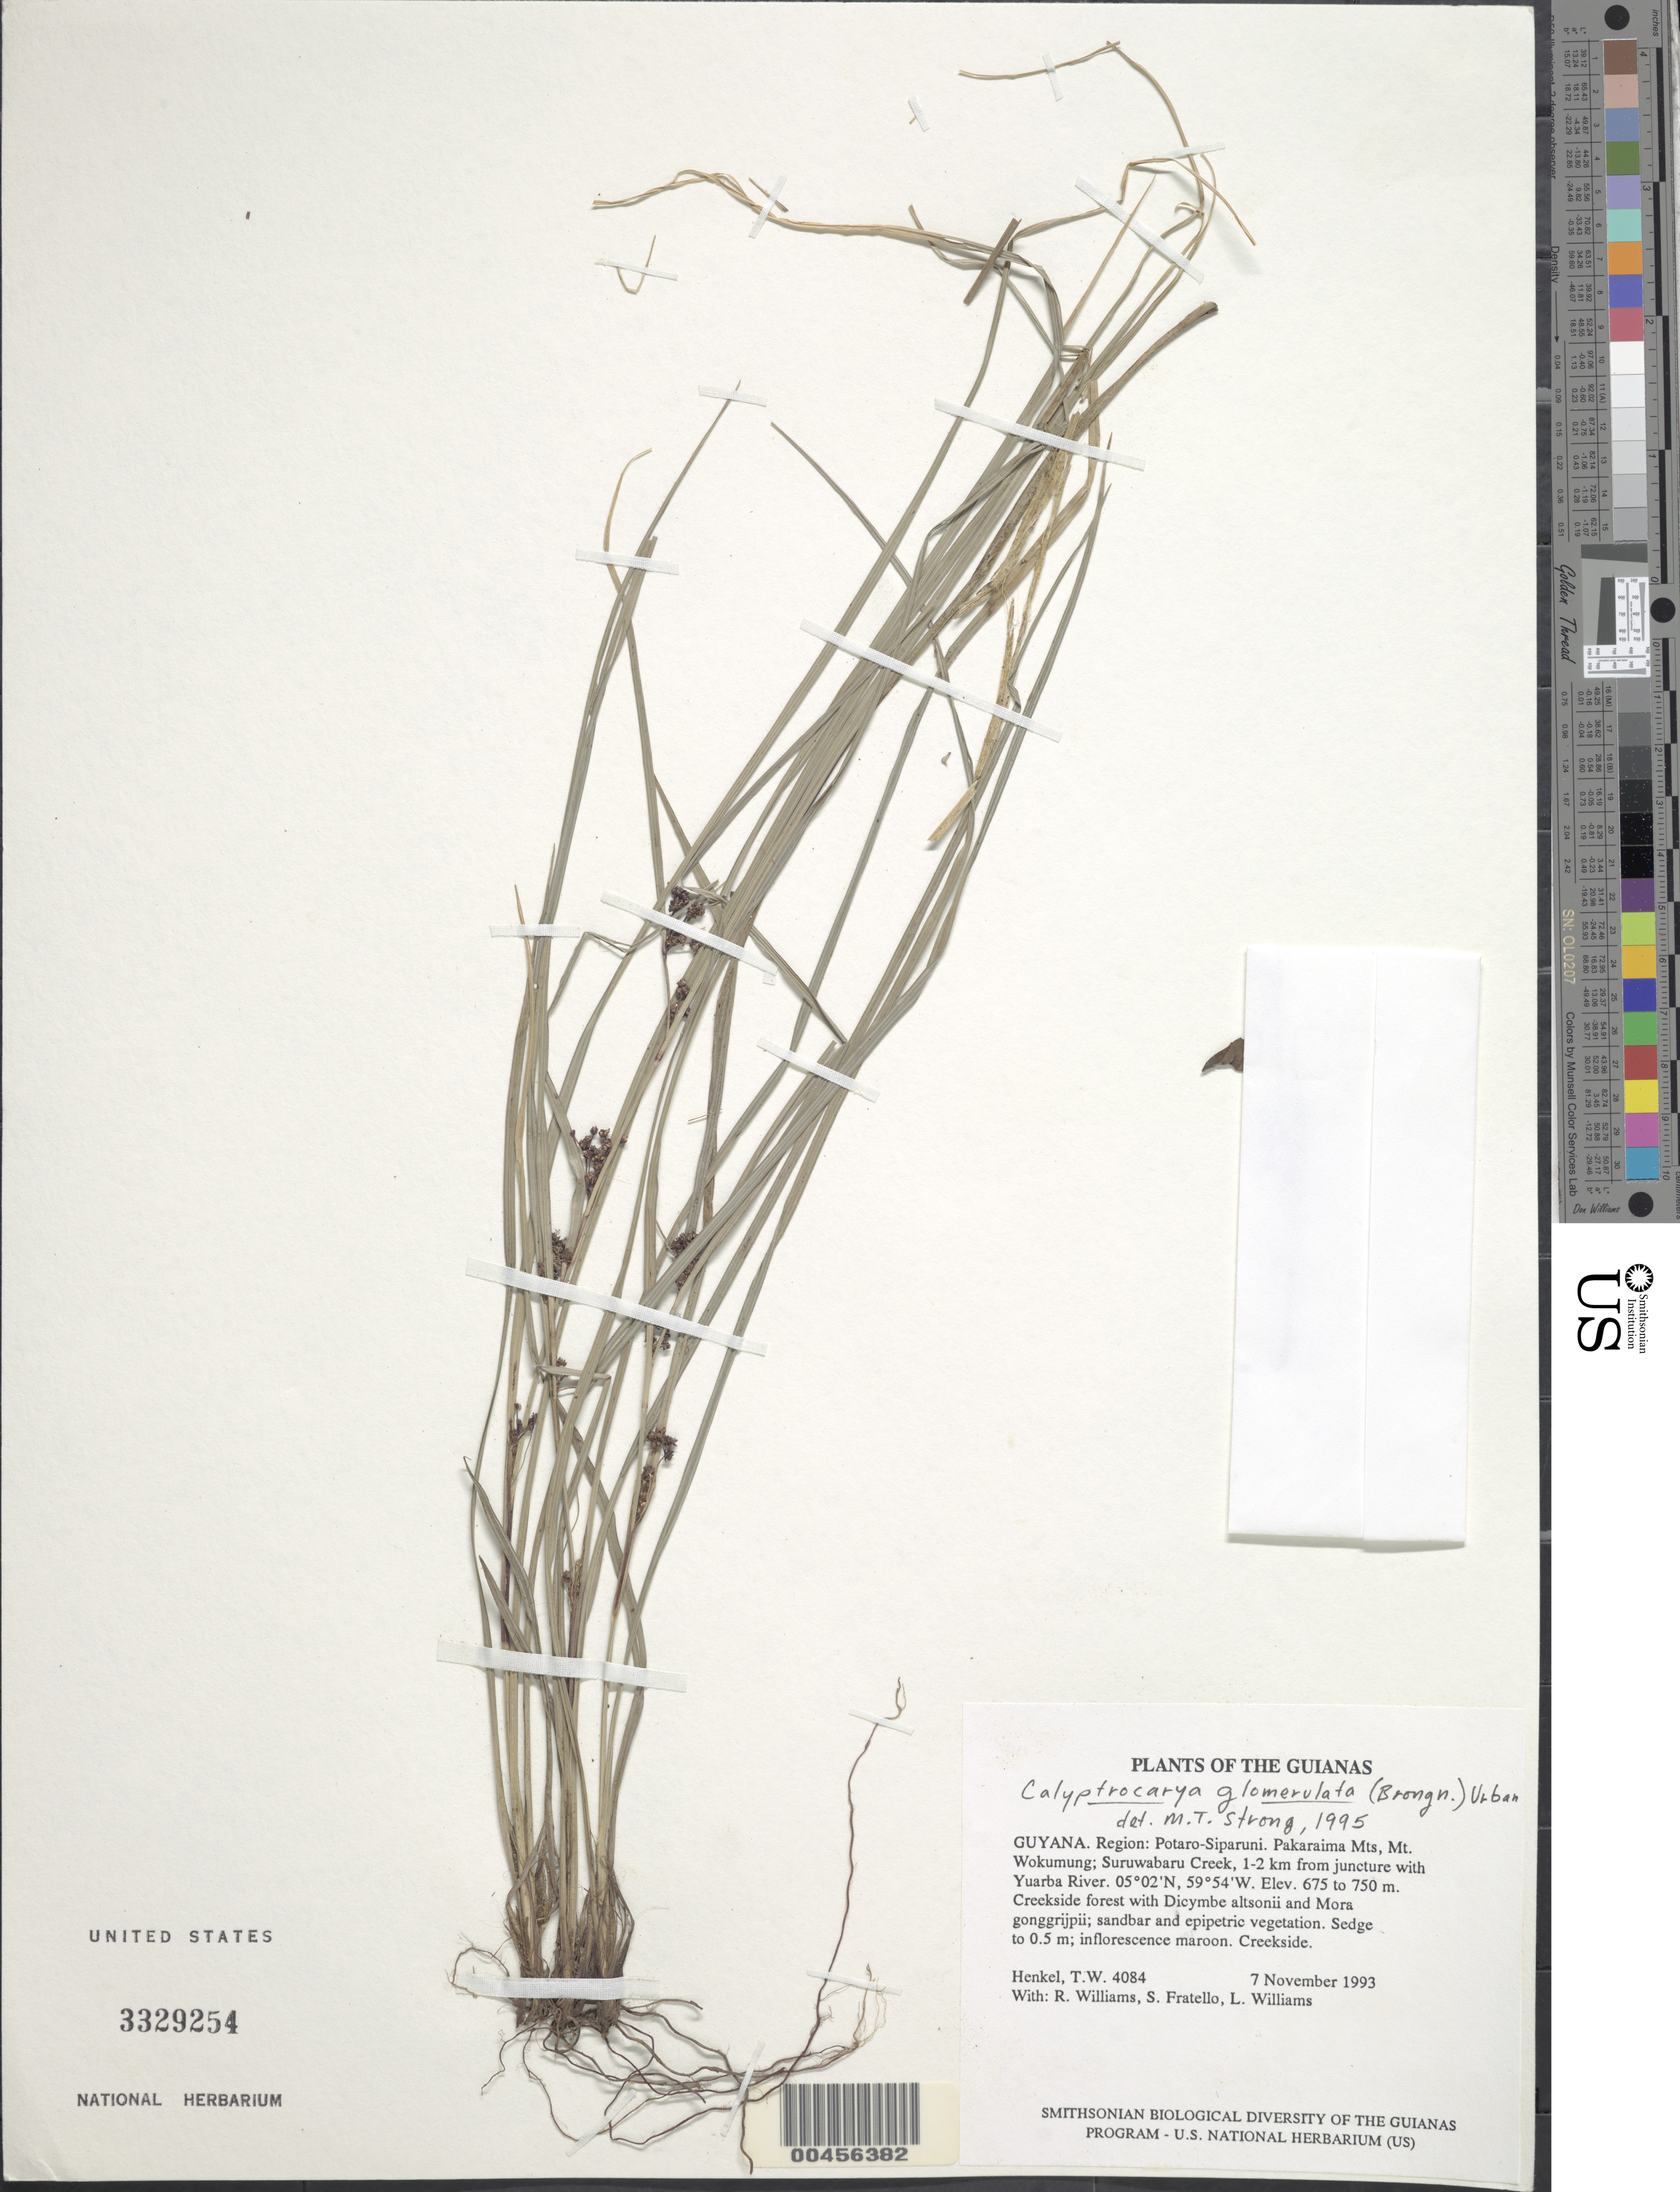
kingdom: Plantae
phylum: Tracheophyta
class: Liliopsida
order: Poales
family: Cyperaceae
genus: Calyptrocarya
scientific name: Calyptrocarya glomerulata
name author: (Brongn.) Urb.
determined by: Strong, M. T., (US), Smithsonian Institution - National Museum of Natural History (UNITED STATES)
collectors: T. Henkel, R. Williams, S. Fratello & L. Williams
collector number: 4084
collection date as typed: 7 November 1993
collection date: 1993-11-07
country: Guyana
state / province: Potaro-Siparuni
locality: Pakaraima Mts, Mt. Wokomung; Suruwabaru Creek, 1-2 km from juncture with Yuarba River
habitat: Creekside forest with Dicymbe altsonii and Mora gonggrijpii; sandbar and epipetric vegetation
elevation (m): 675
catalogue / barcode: US 3329254